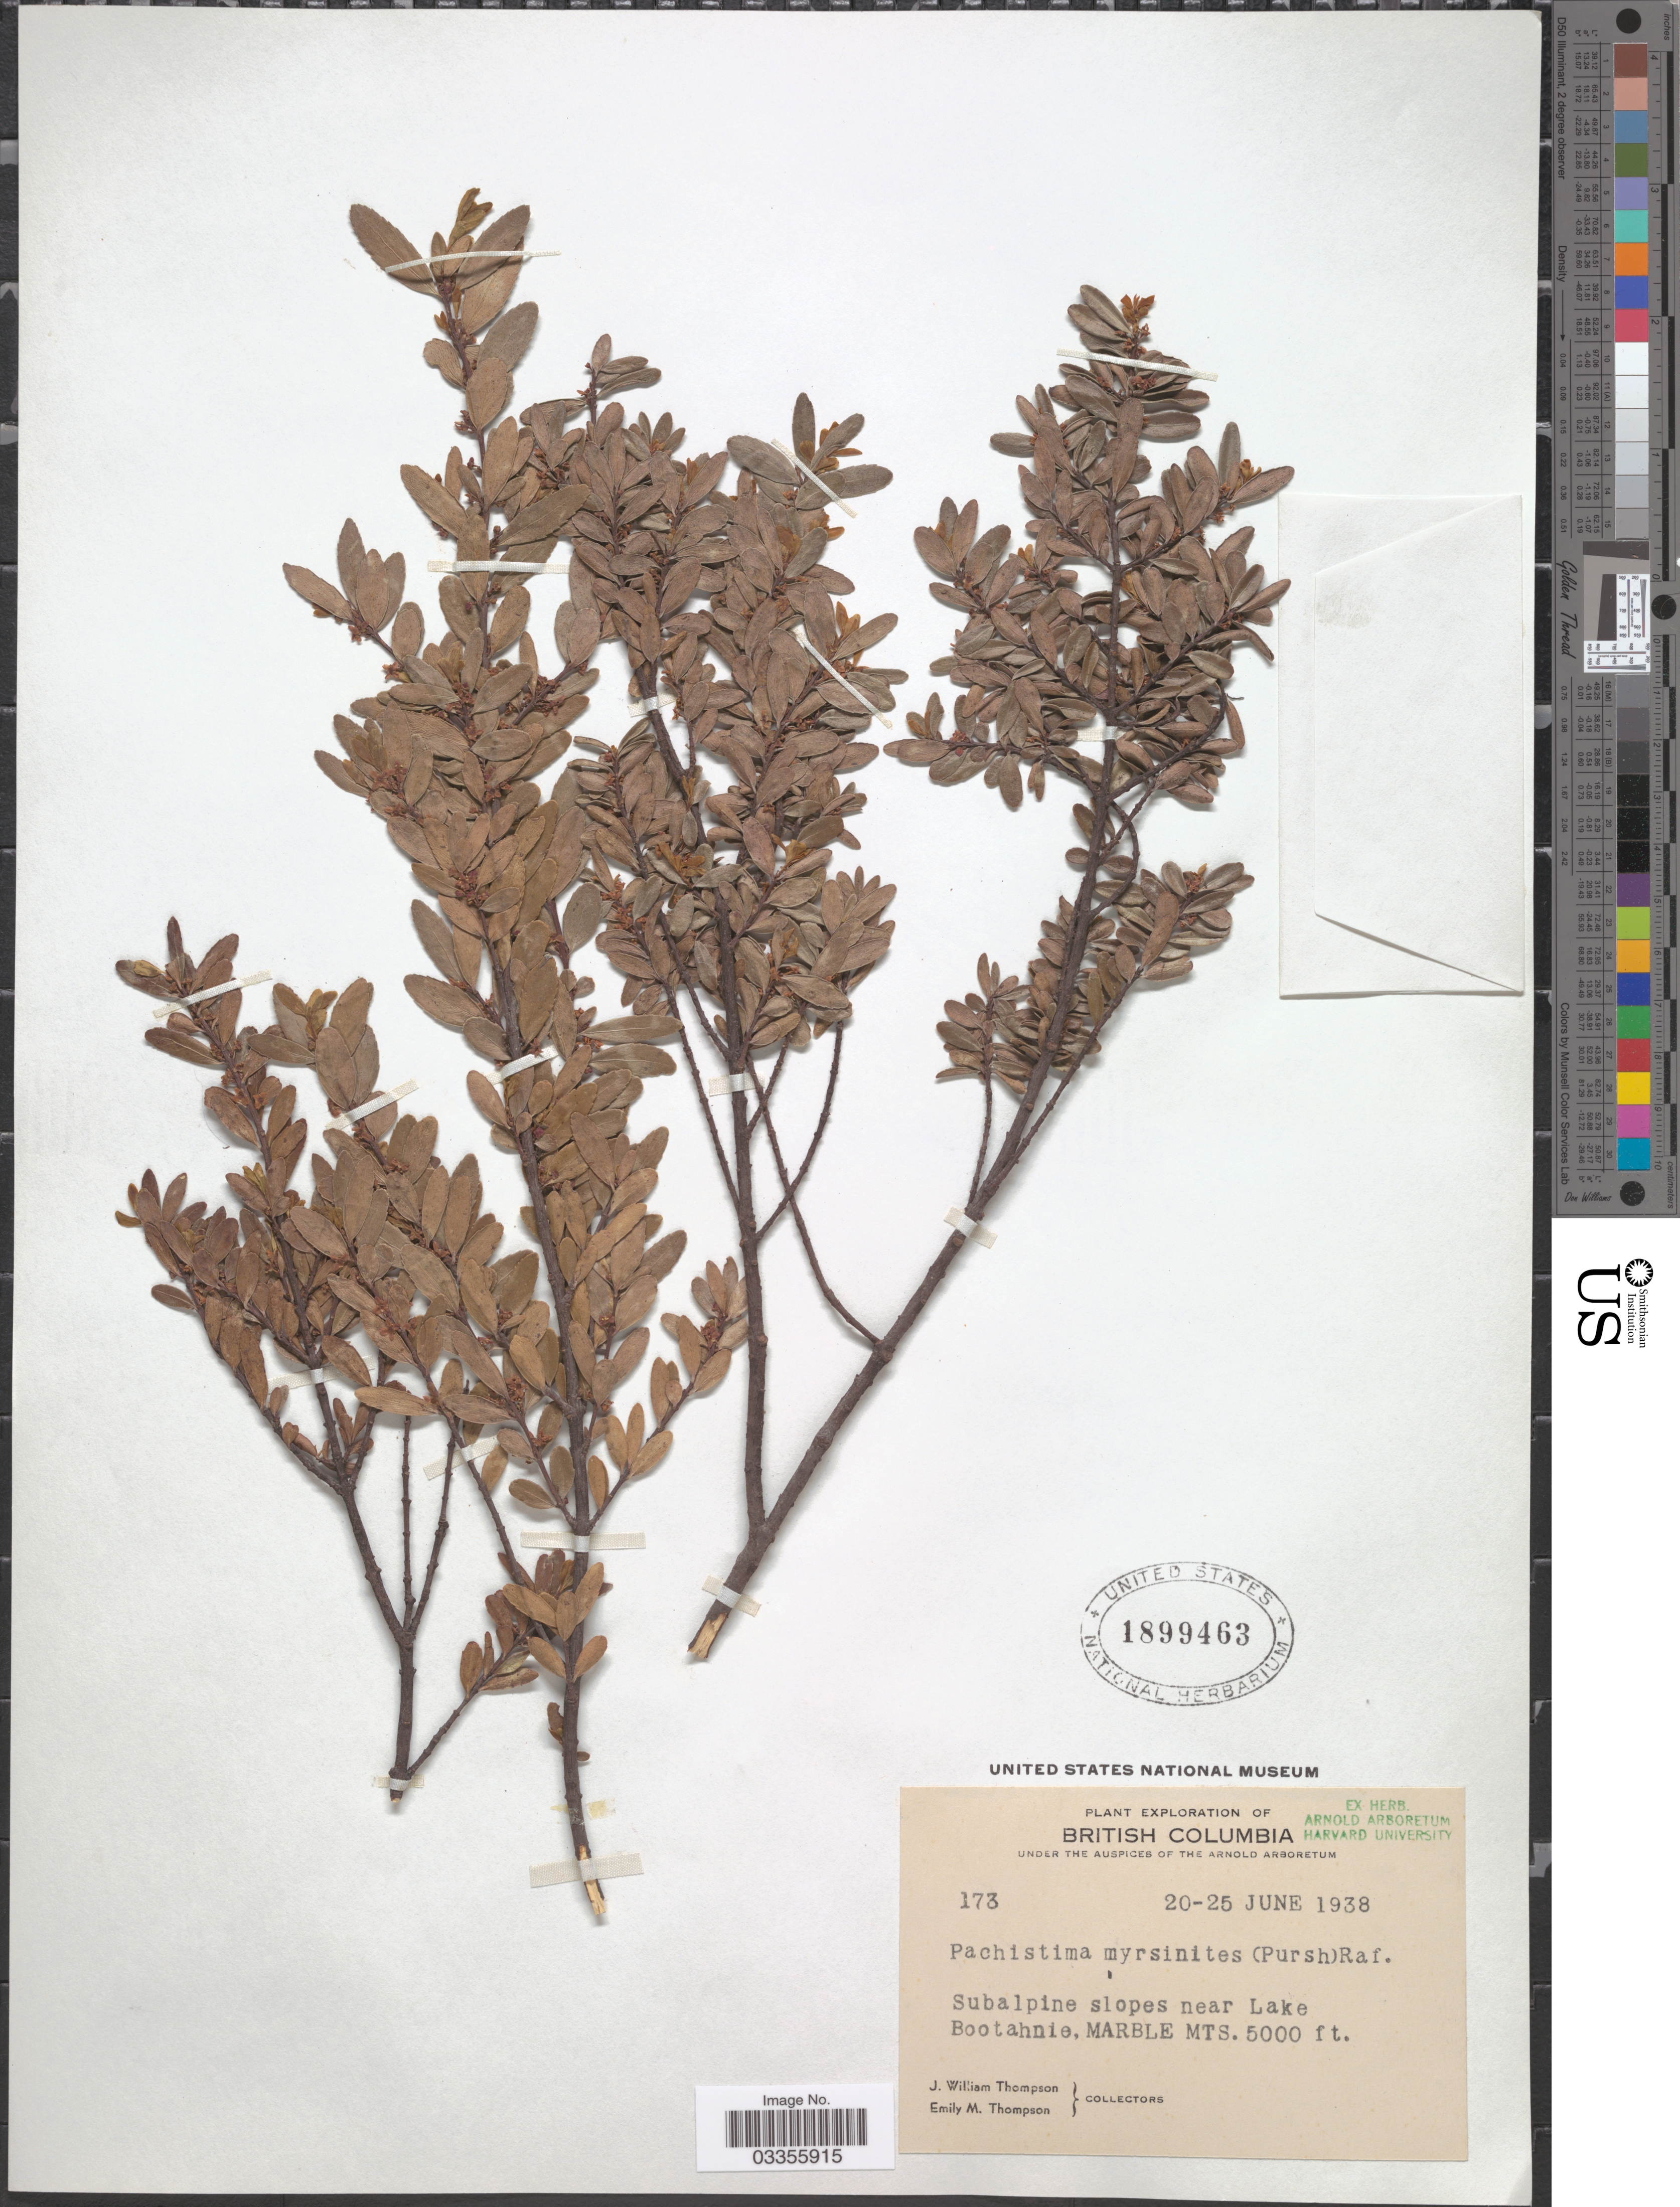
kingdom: Plantae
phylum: Tracheophyta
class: Magnoliopsida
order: Celastrales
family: Celastraceae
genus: Paxistima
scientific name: Paxistima myrsinites subsp. myrsinites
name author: (Pursh) Raf.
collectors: J. W. Thompson & E. M. Thompson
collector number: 173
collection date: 1938-06-20/1938-06-25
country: Canada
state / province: British Columbia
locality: Subalpine slopes near Lake Bootahnie, Marble Mts.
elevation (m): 1524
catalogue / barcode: US 1899463